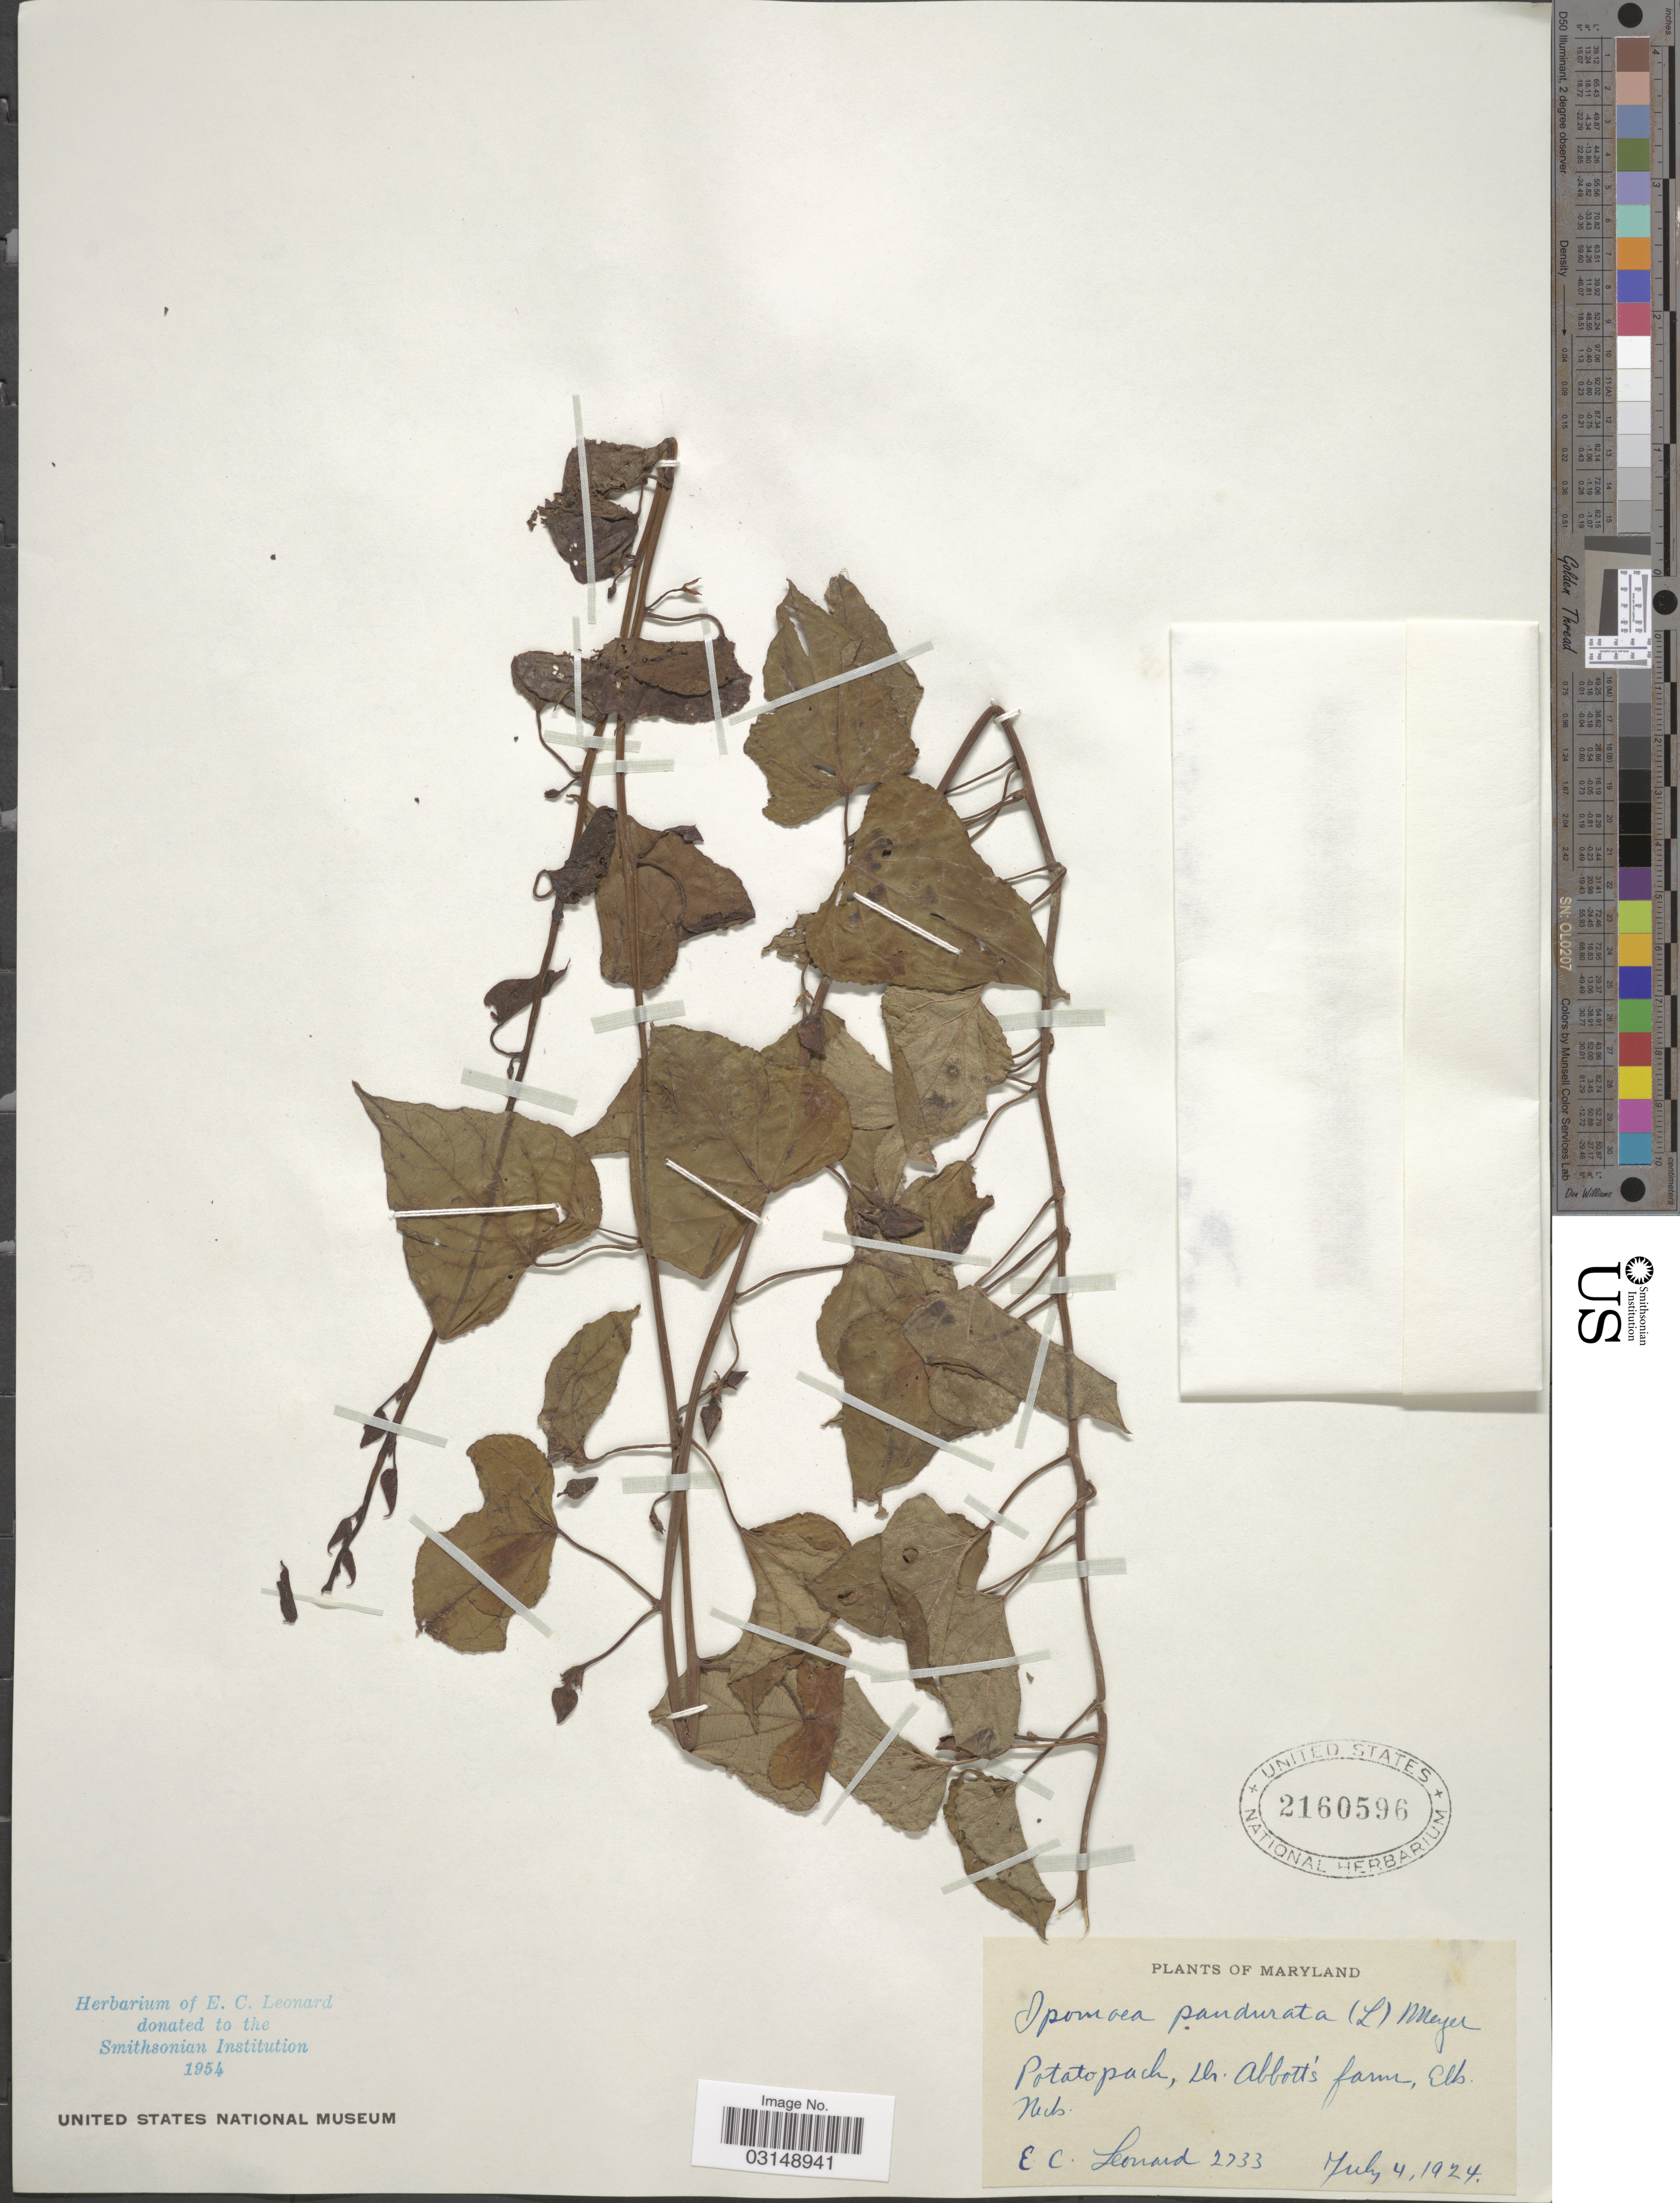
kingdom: Plantae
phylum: Tracheophyta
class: Magnoliopsida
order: Solanales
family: Convolvulaceae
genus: Ipomoea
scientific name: Ipomoea pandurata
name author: (L.) G. Mey.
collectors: E. C. Leonard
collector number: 2733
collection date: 1924-07-04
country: United States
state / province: Maryland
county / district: Cecil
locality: Potato pach, Dr. Abbott's farm, Elk Neck.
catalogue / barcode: US 2160596